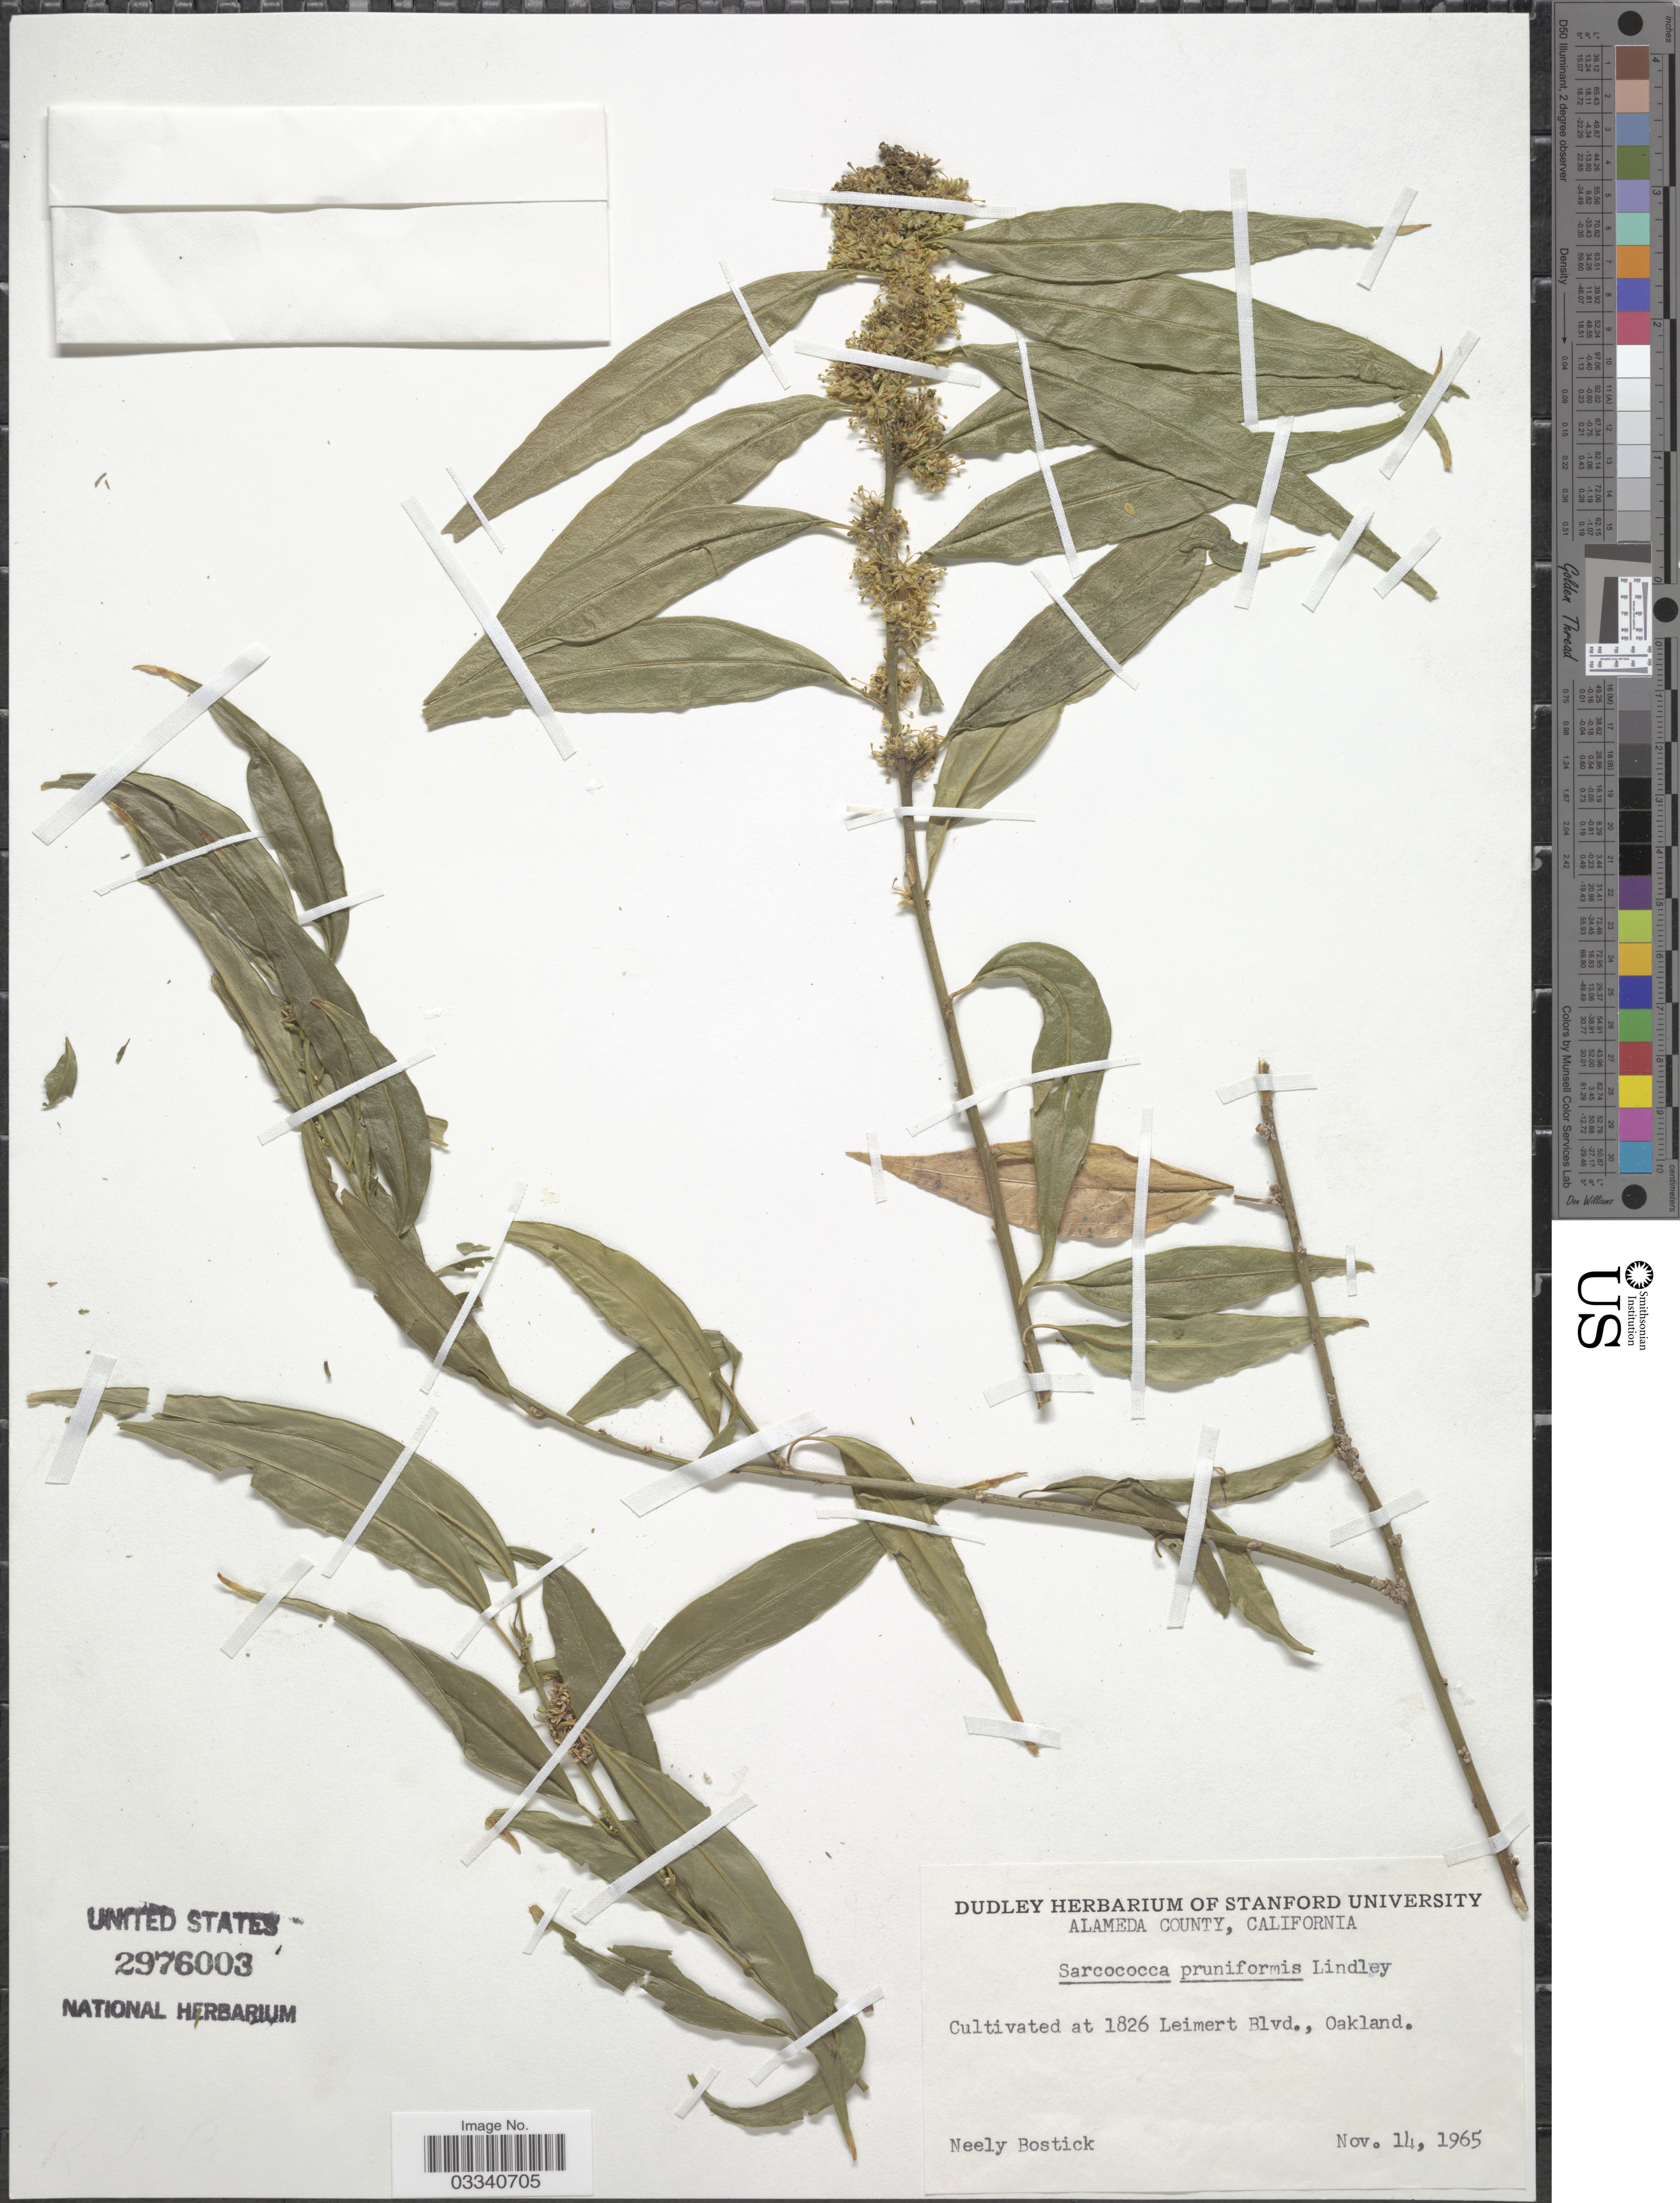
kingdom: Plantae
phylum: Tracheophyta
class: Magnoliopsida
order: Buxales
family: Buxaceae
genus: Sarcococca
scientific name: Sarcococca pruniformis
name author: Lindl.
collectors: N. Bostick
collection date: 1965-11-14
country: United States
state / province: California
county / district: Alameda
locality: Cultivated at 1826 Leimert Blvd., Oakland.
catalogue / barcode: US 2976003